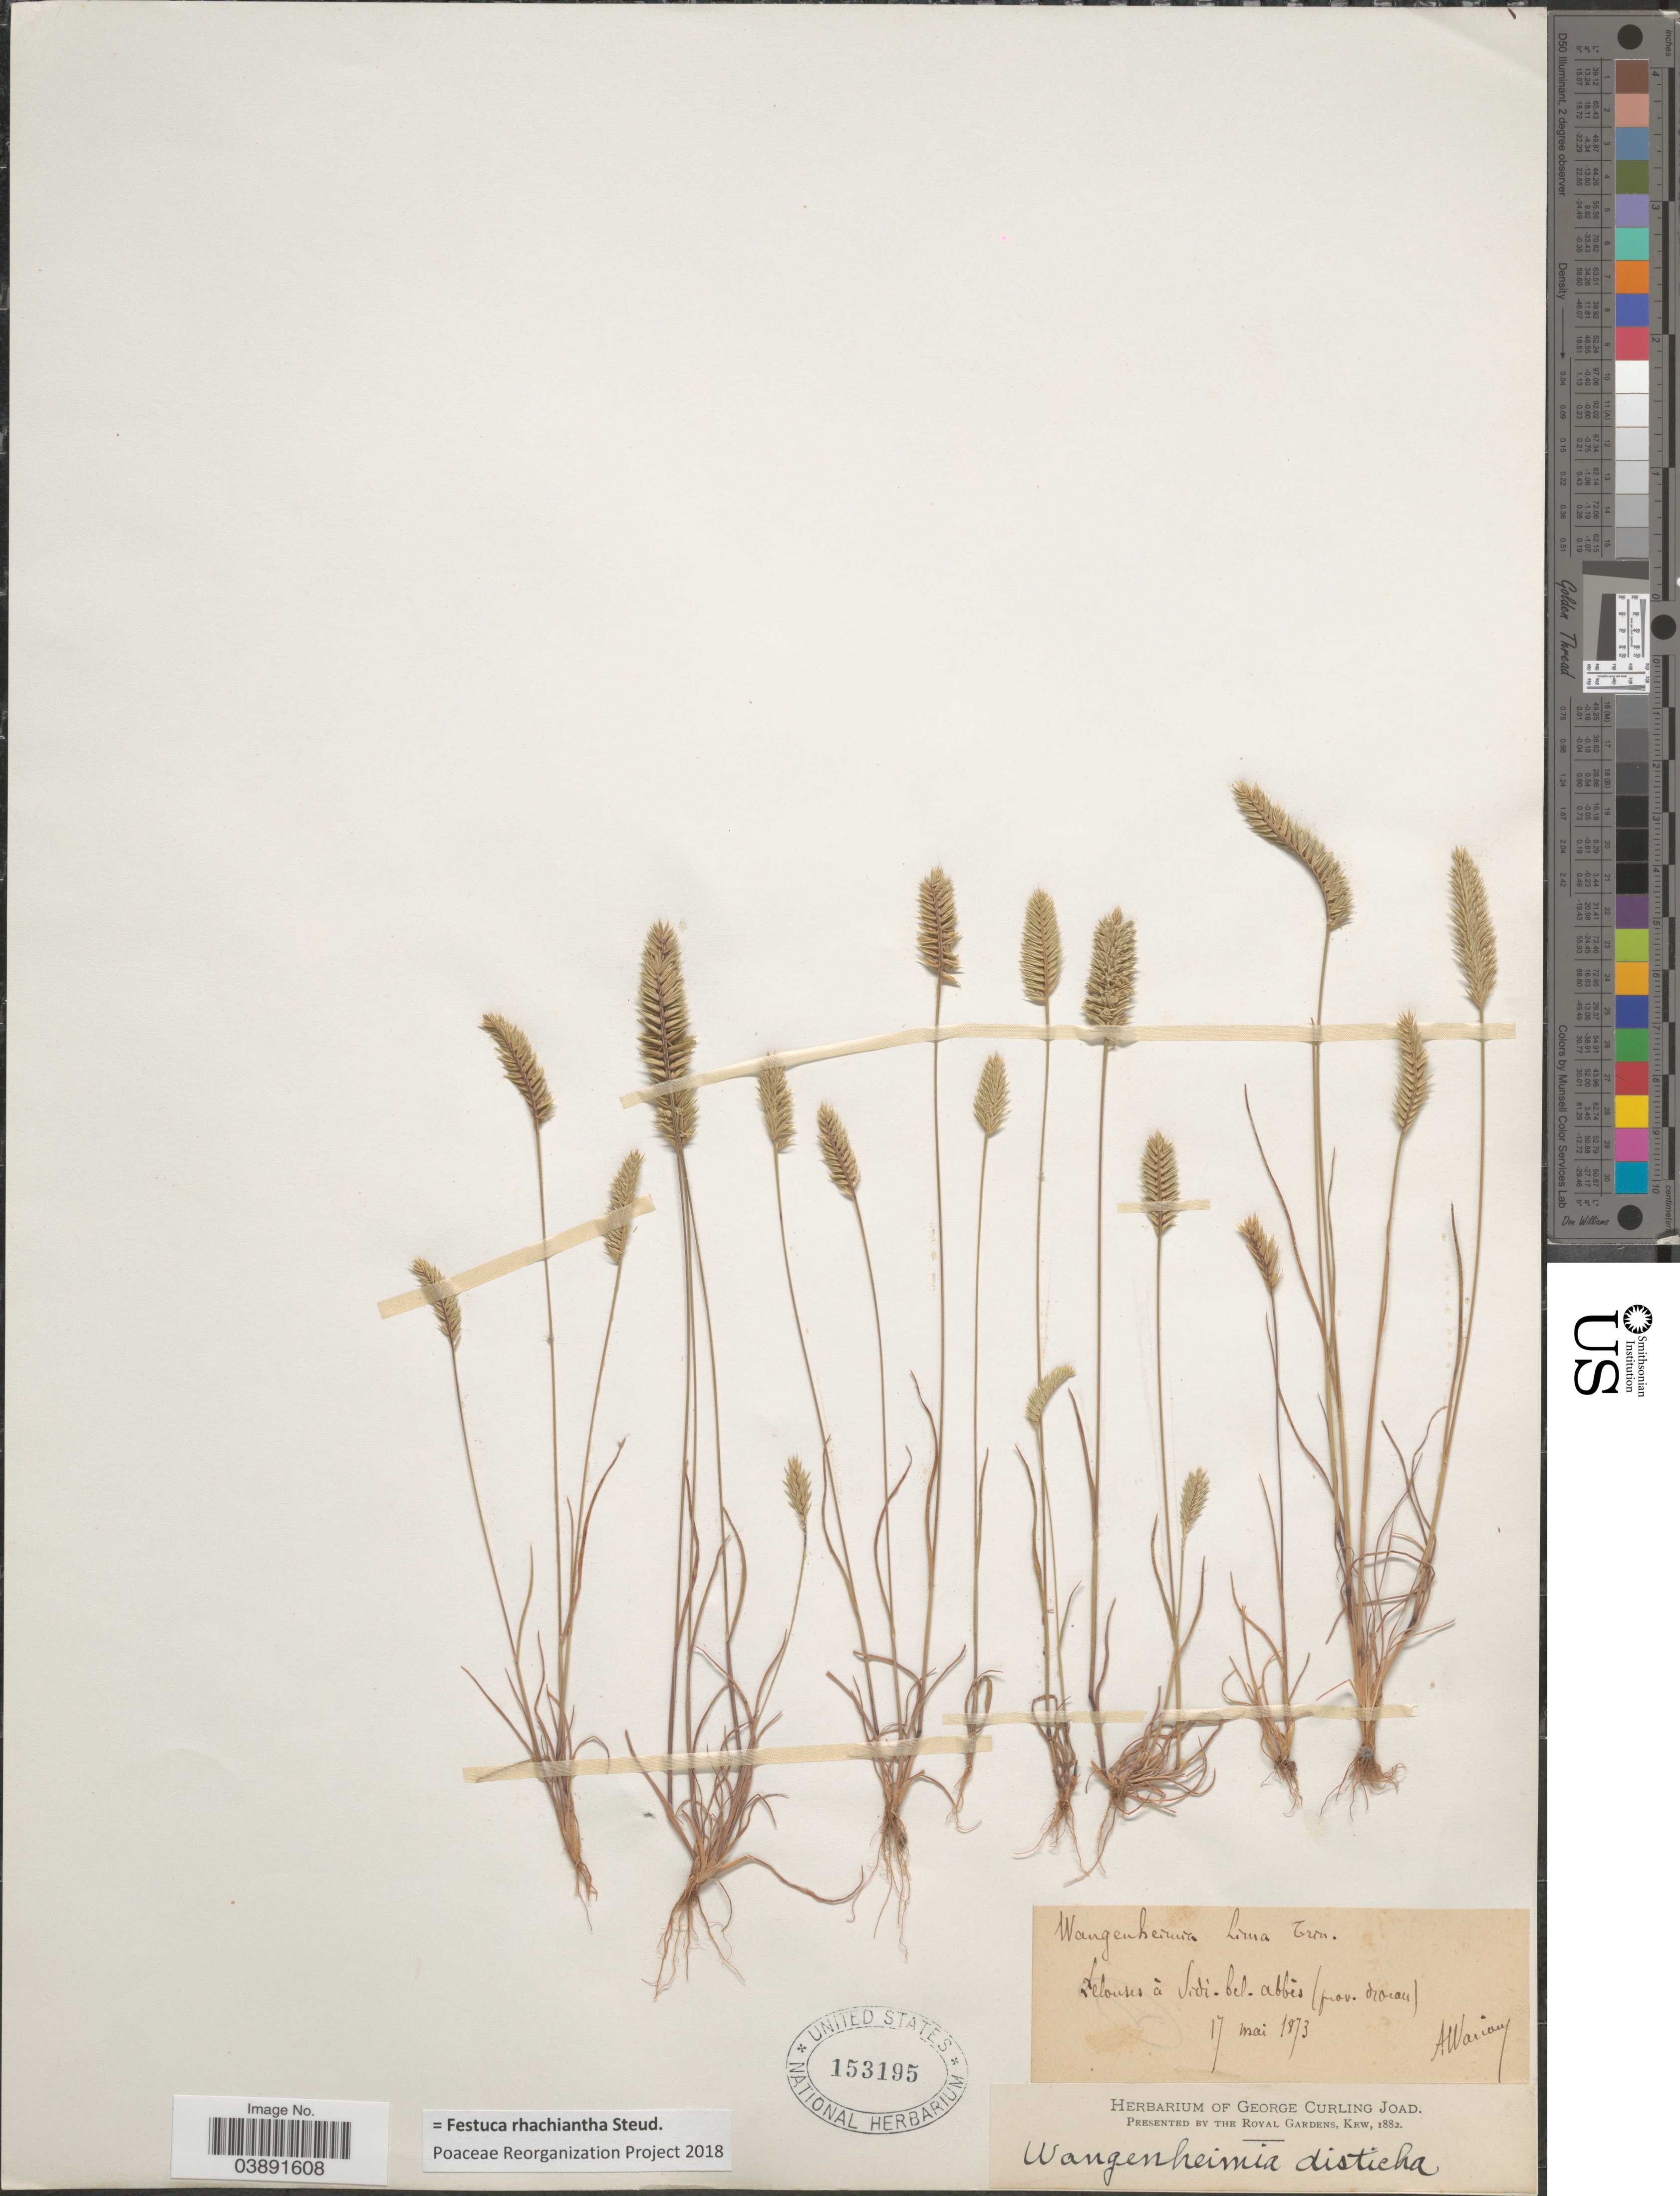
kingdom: Plantae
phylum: Tracheophyta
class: Liliopsida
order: Poales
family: Poaceae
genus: Festuca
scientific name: Festuca rhachiantha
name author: Steud.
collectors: A. Warion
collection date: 1873-05-17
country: Algeria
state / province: Oran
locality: Pelouses á Sidi-bel-abbís.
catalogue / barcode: US 153195